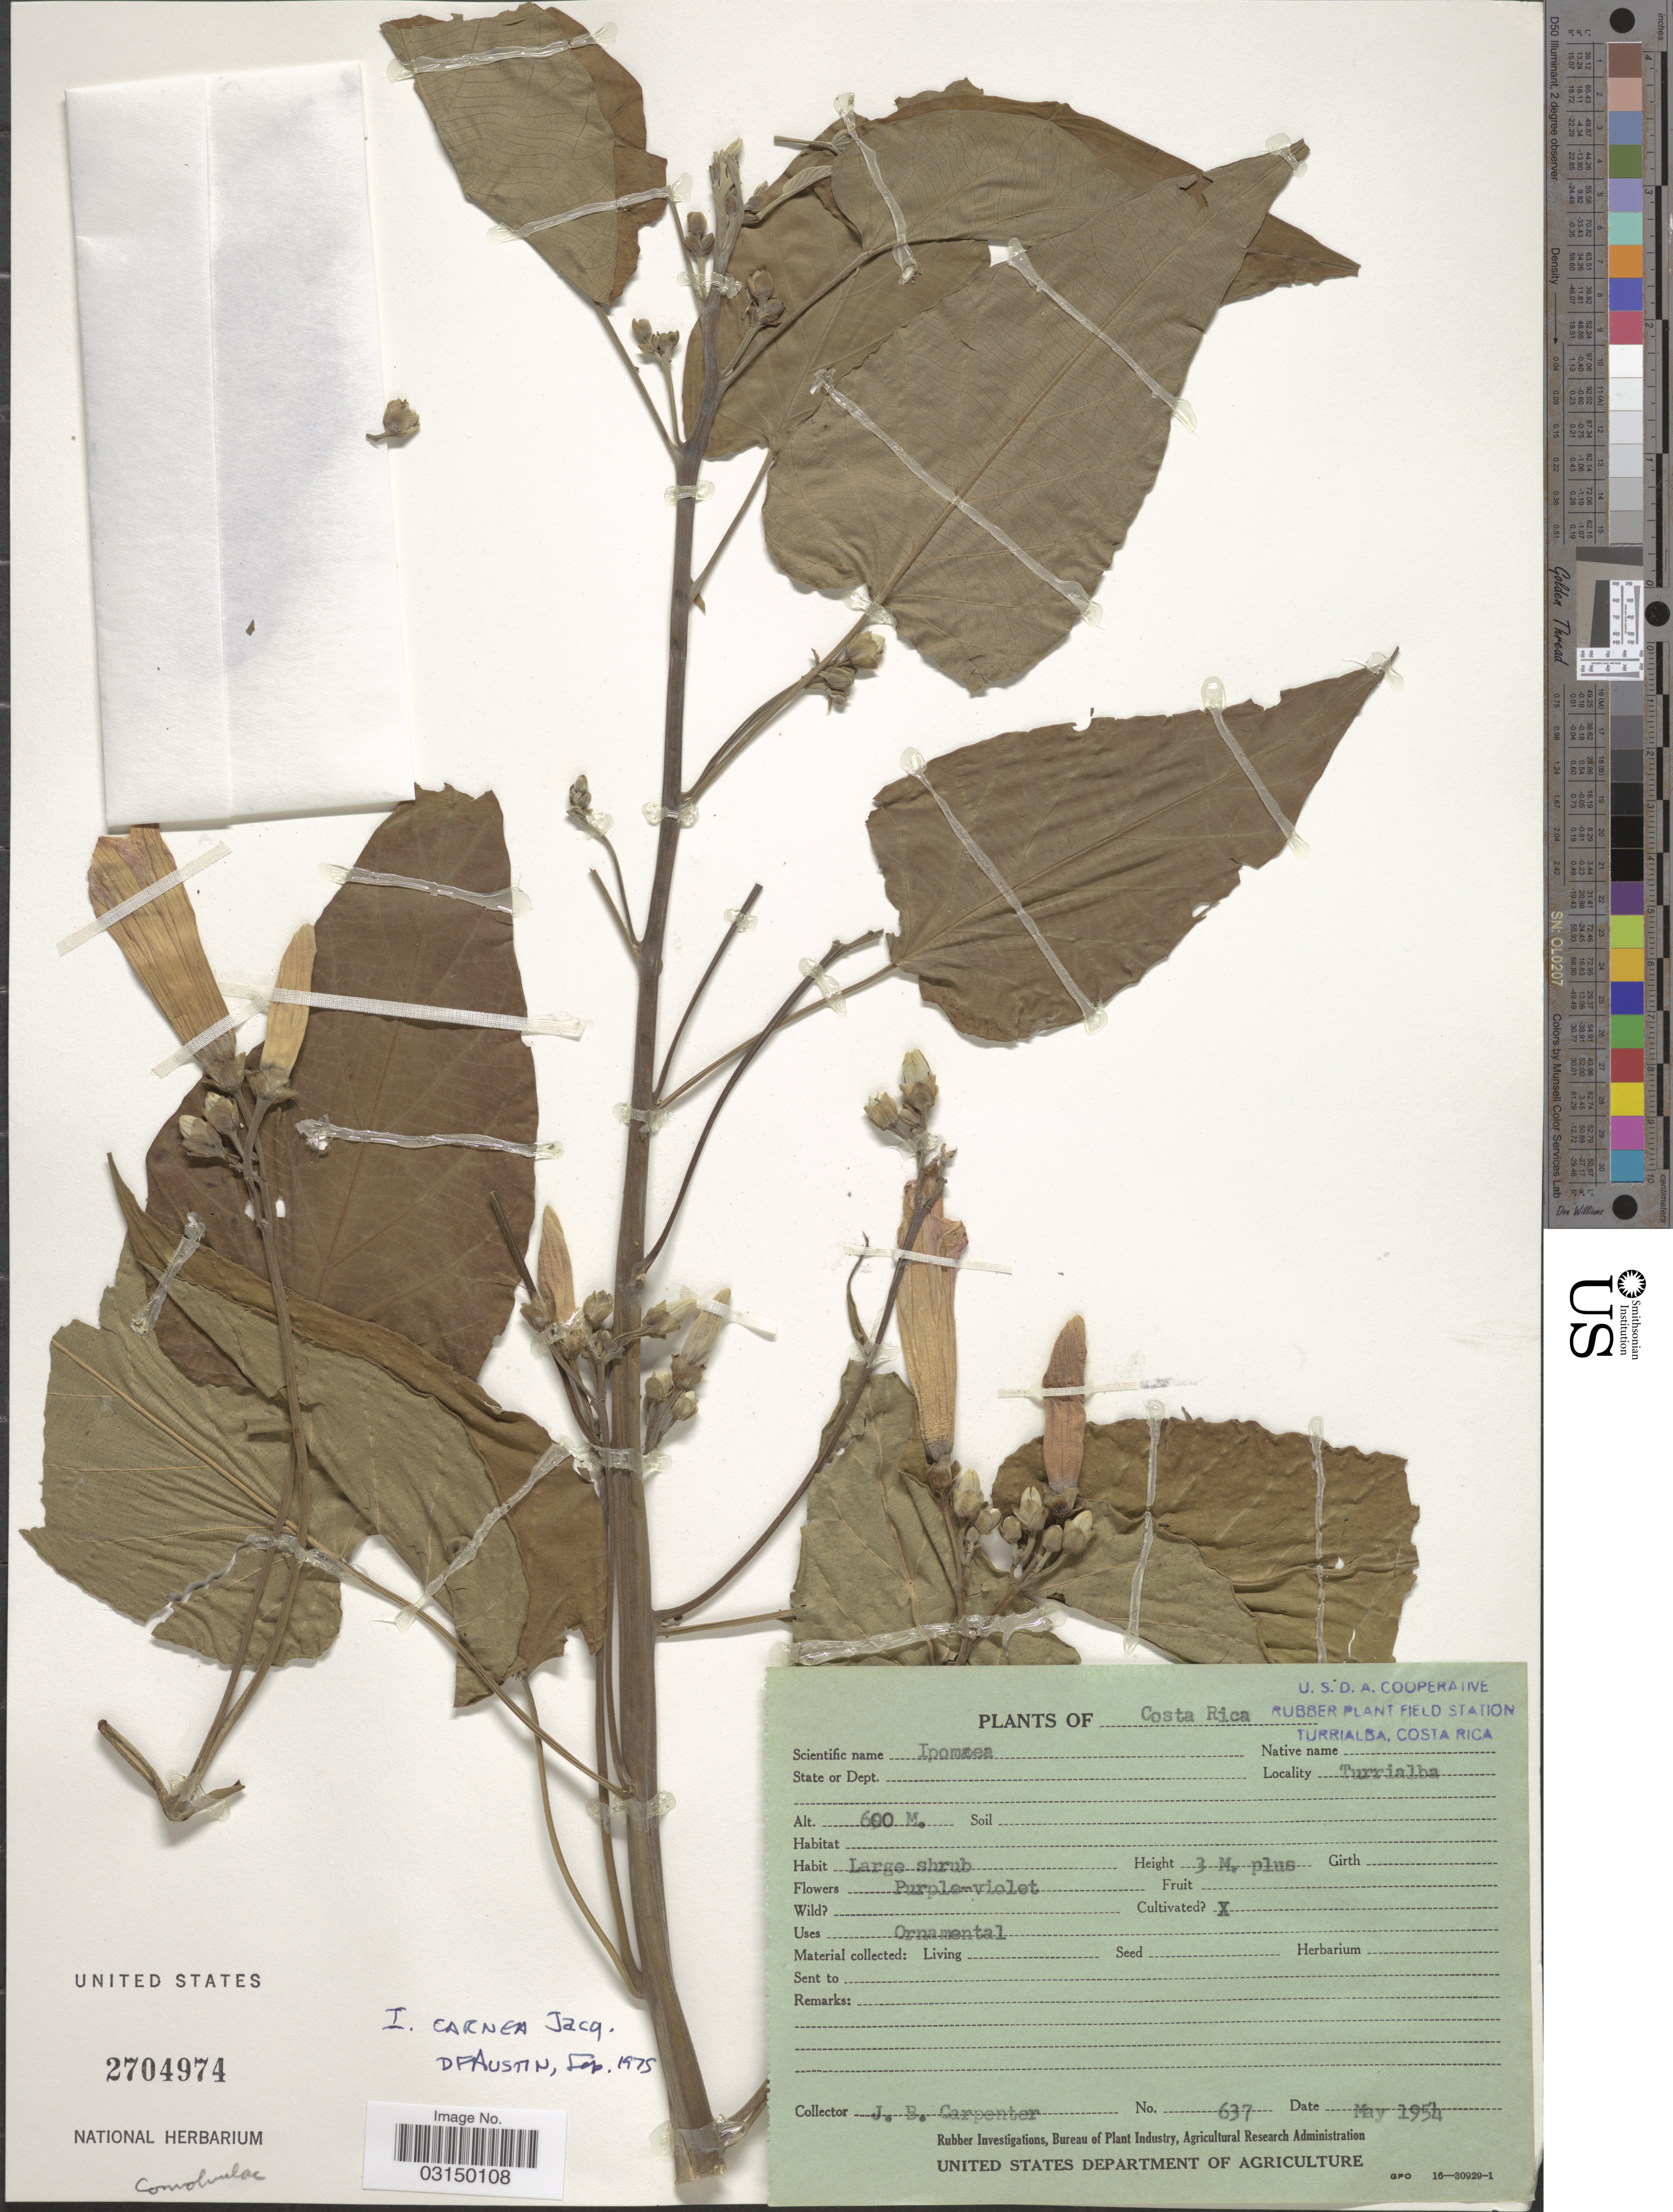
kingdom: Plantae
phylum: Tracheophyta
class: Magnoliopsida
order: Solanales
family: Convolvulaceae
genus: Ipomoea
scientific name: Ipomoea carnea subsp. fistulosa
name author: (Mart. ex Choisy) D.F. Austin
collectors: J. Carpenter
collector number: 637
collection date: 1954-05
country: Costa Rica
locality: Turrialba.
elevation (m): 600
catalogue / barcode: US 2704974